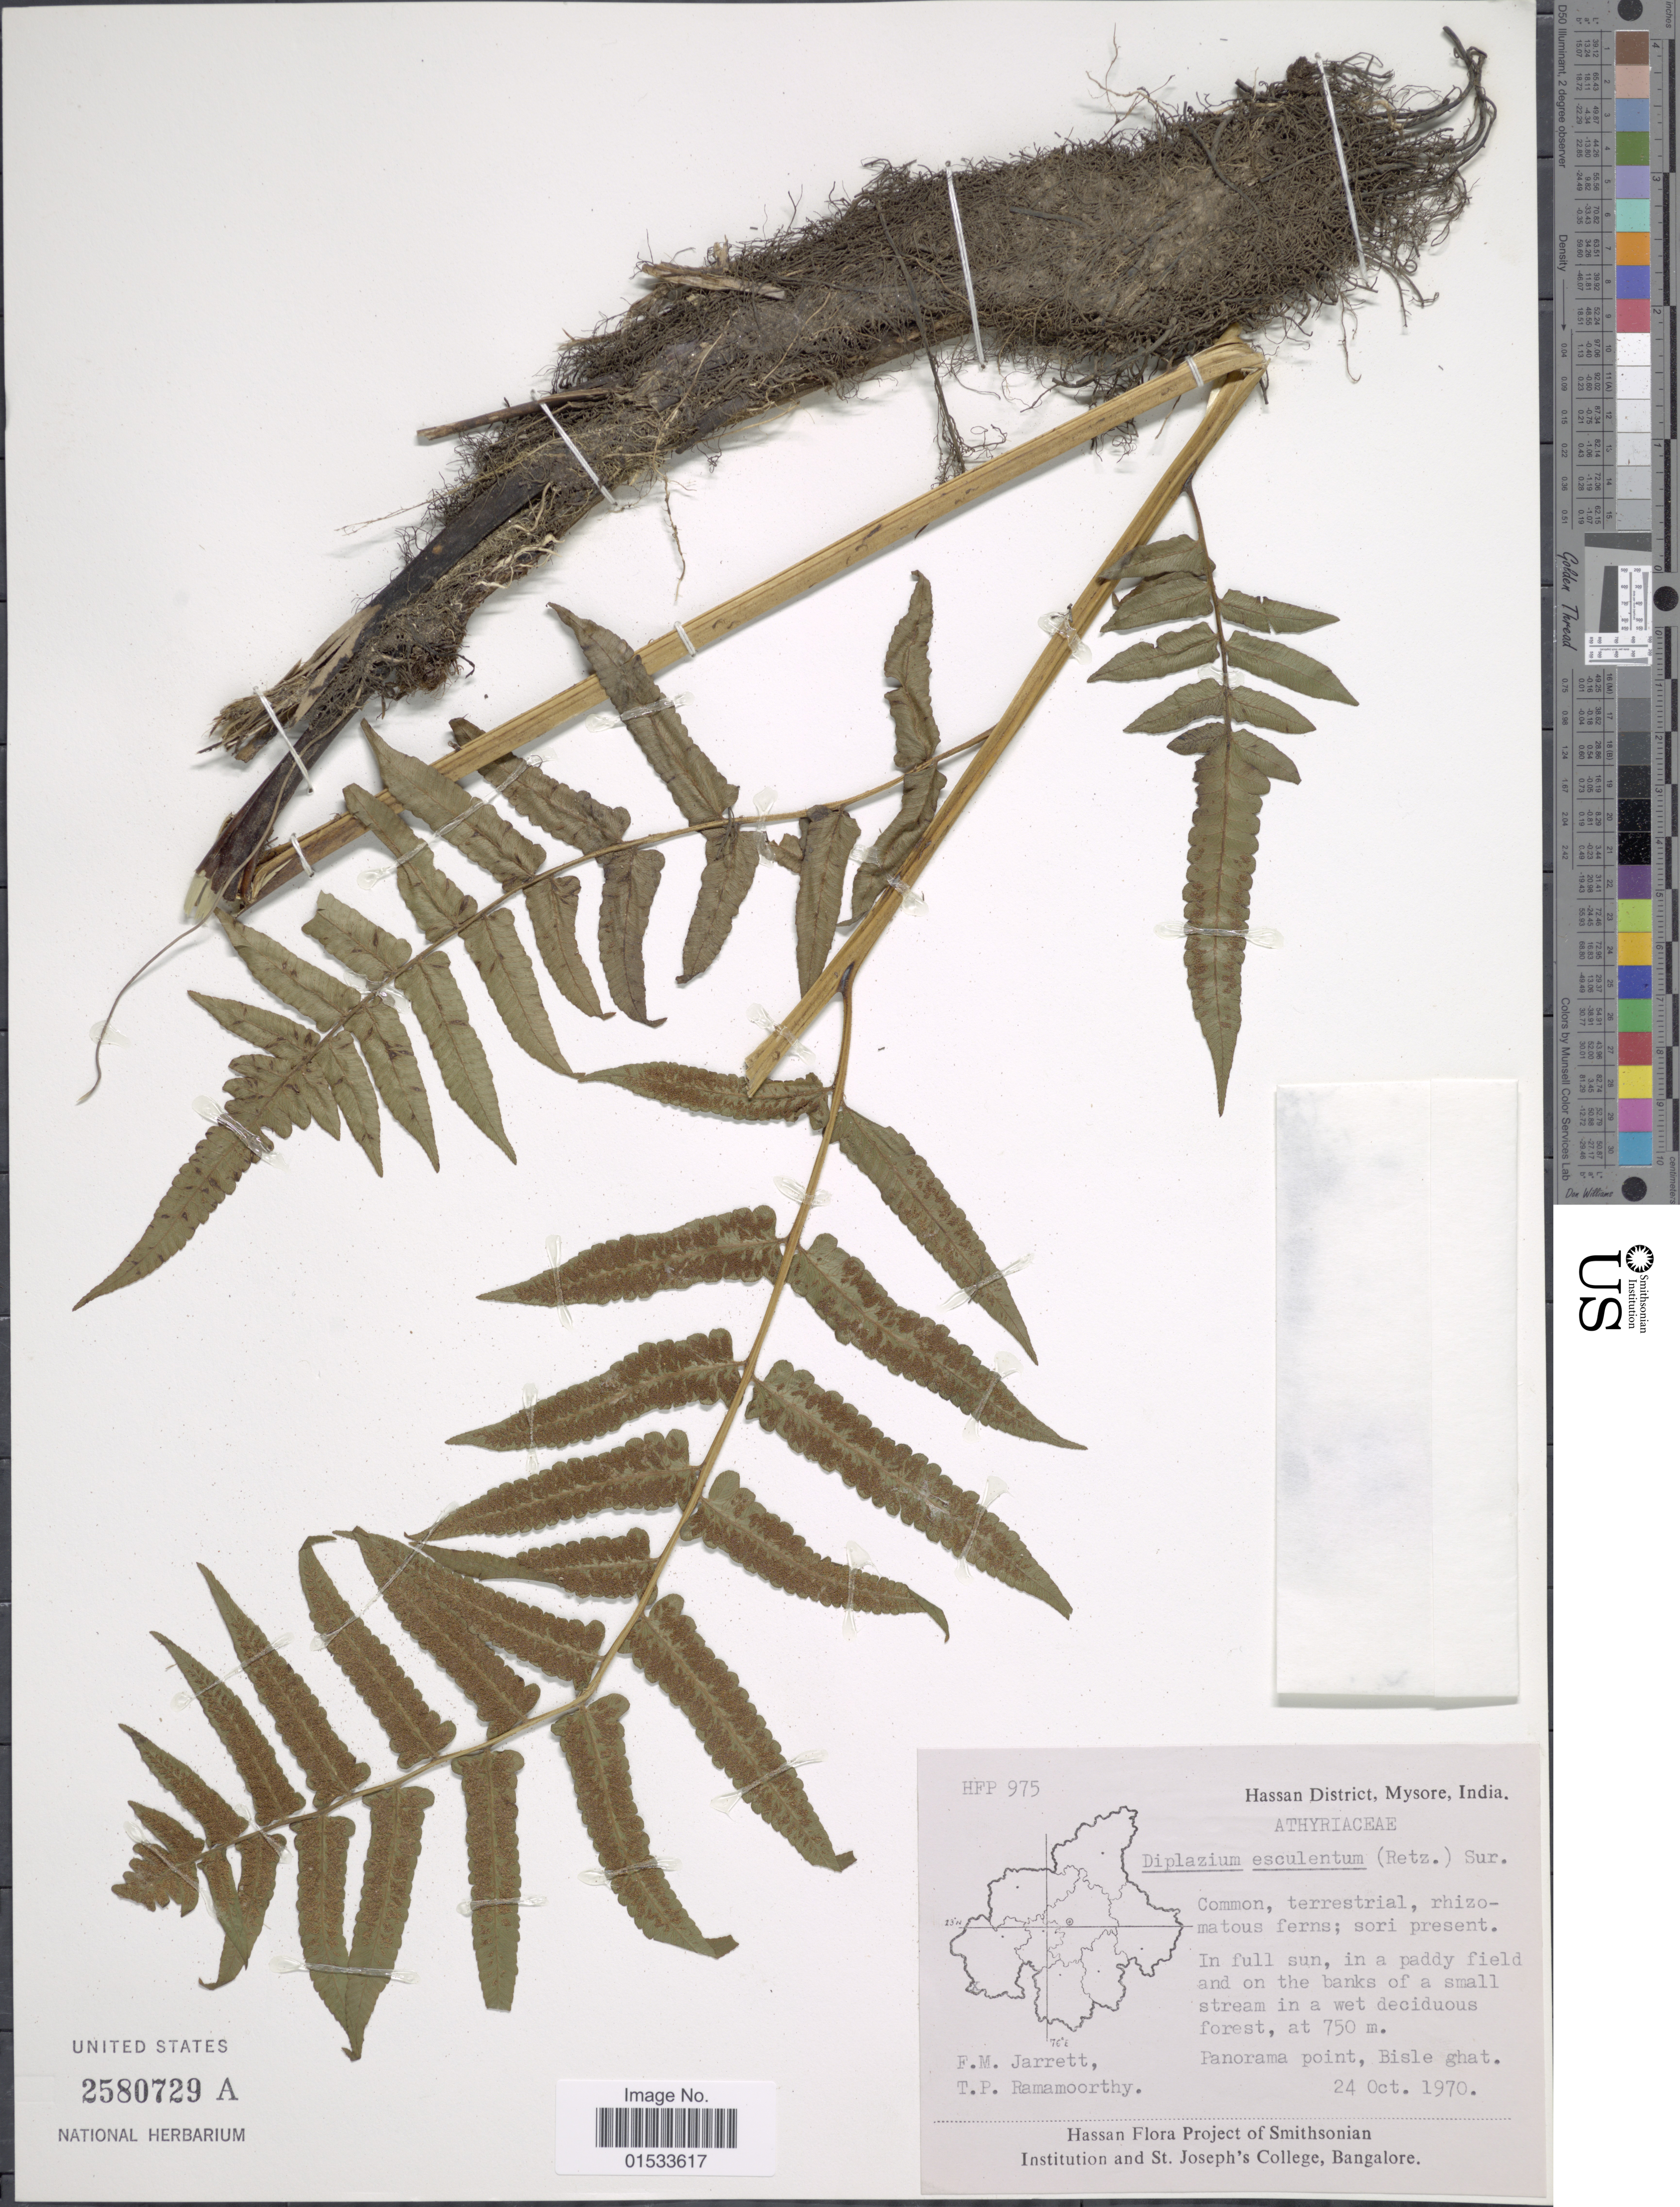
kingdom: Plantae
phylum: Tracheophyta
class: Polypodiopsida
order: Polypodiales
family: Athyriaceae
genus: Diplazium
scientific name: Diplazium esculentum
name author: (Retz.) Sw.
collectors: F. M. Jarrett & T. P. Ramamoorthy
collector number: HFP 975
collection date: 1970-10-24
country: India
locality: Hassan District, Mysore, Panorama point, Bisle ghat.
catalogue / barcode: US 2580729A